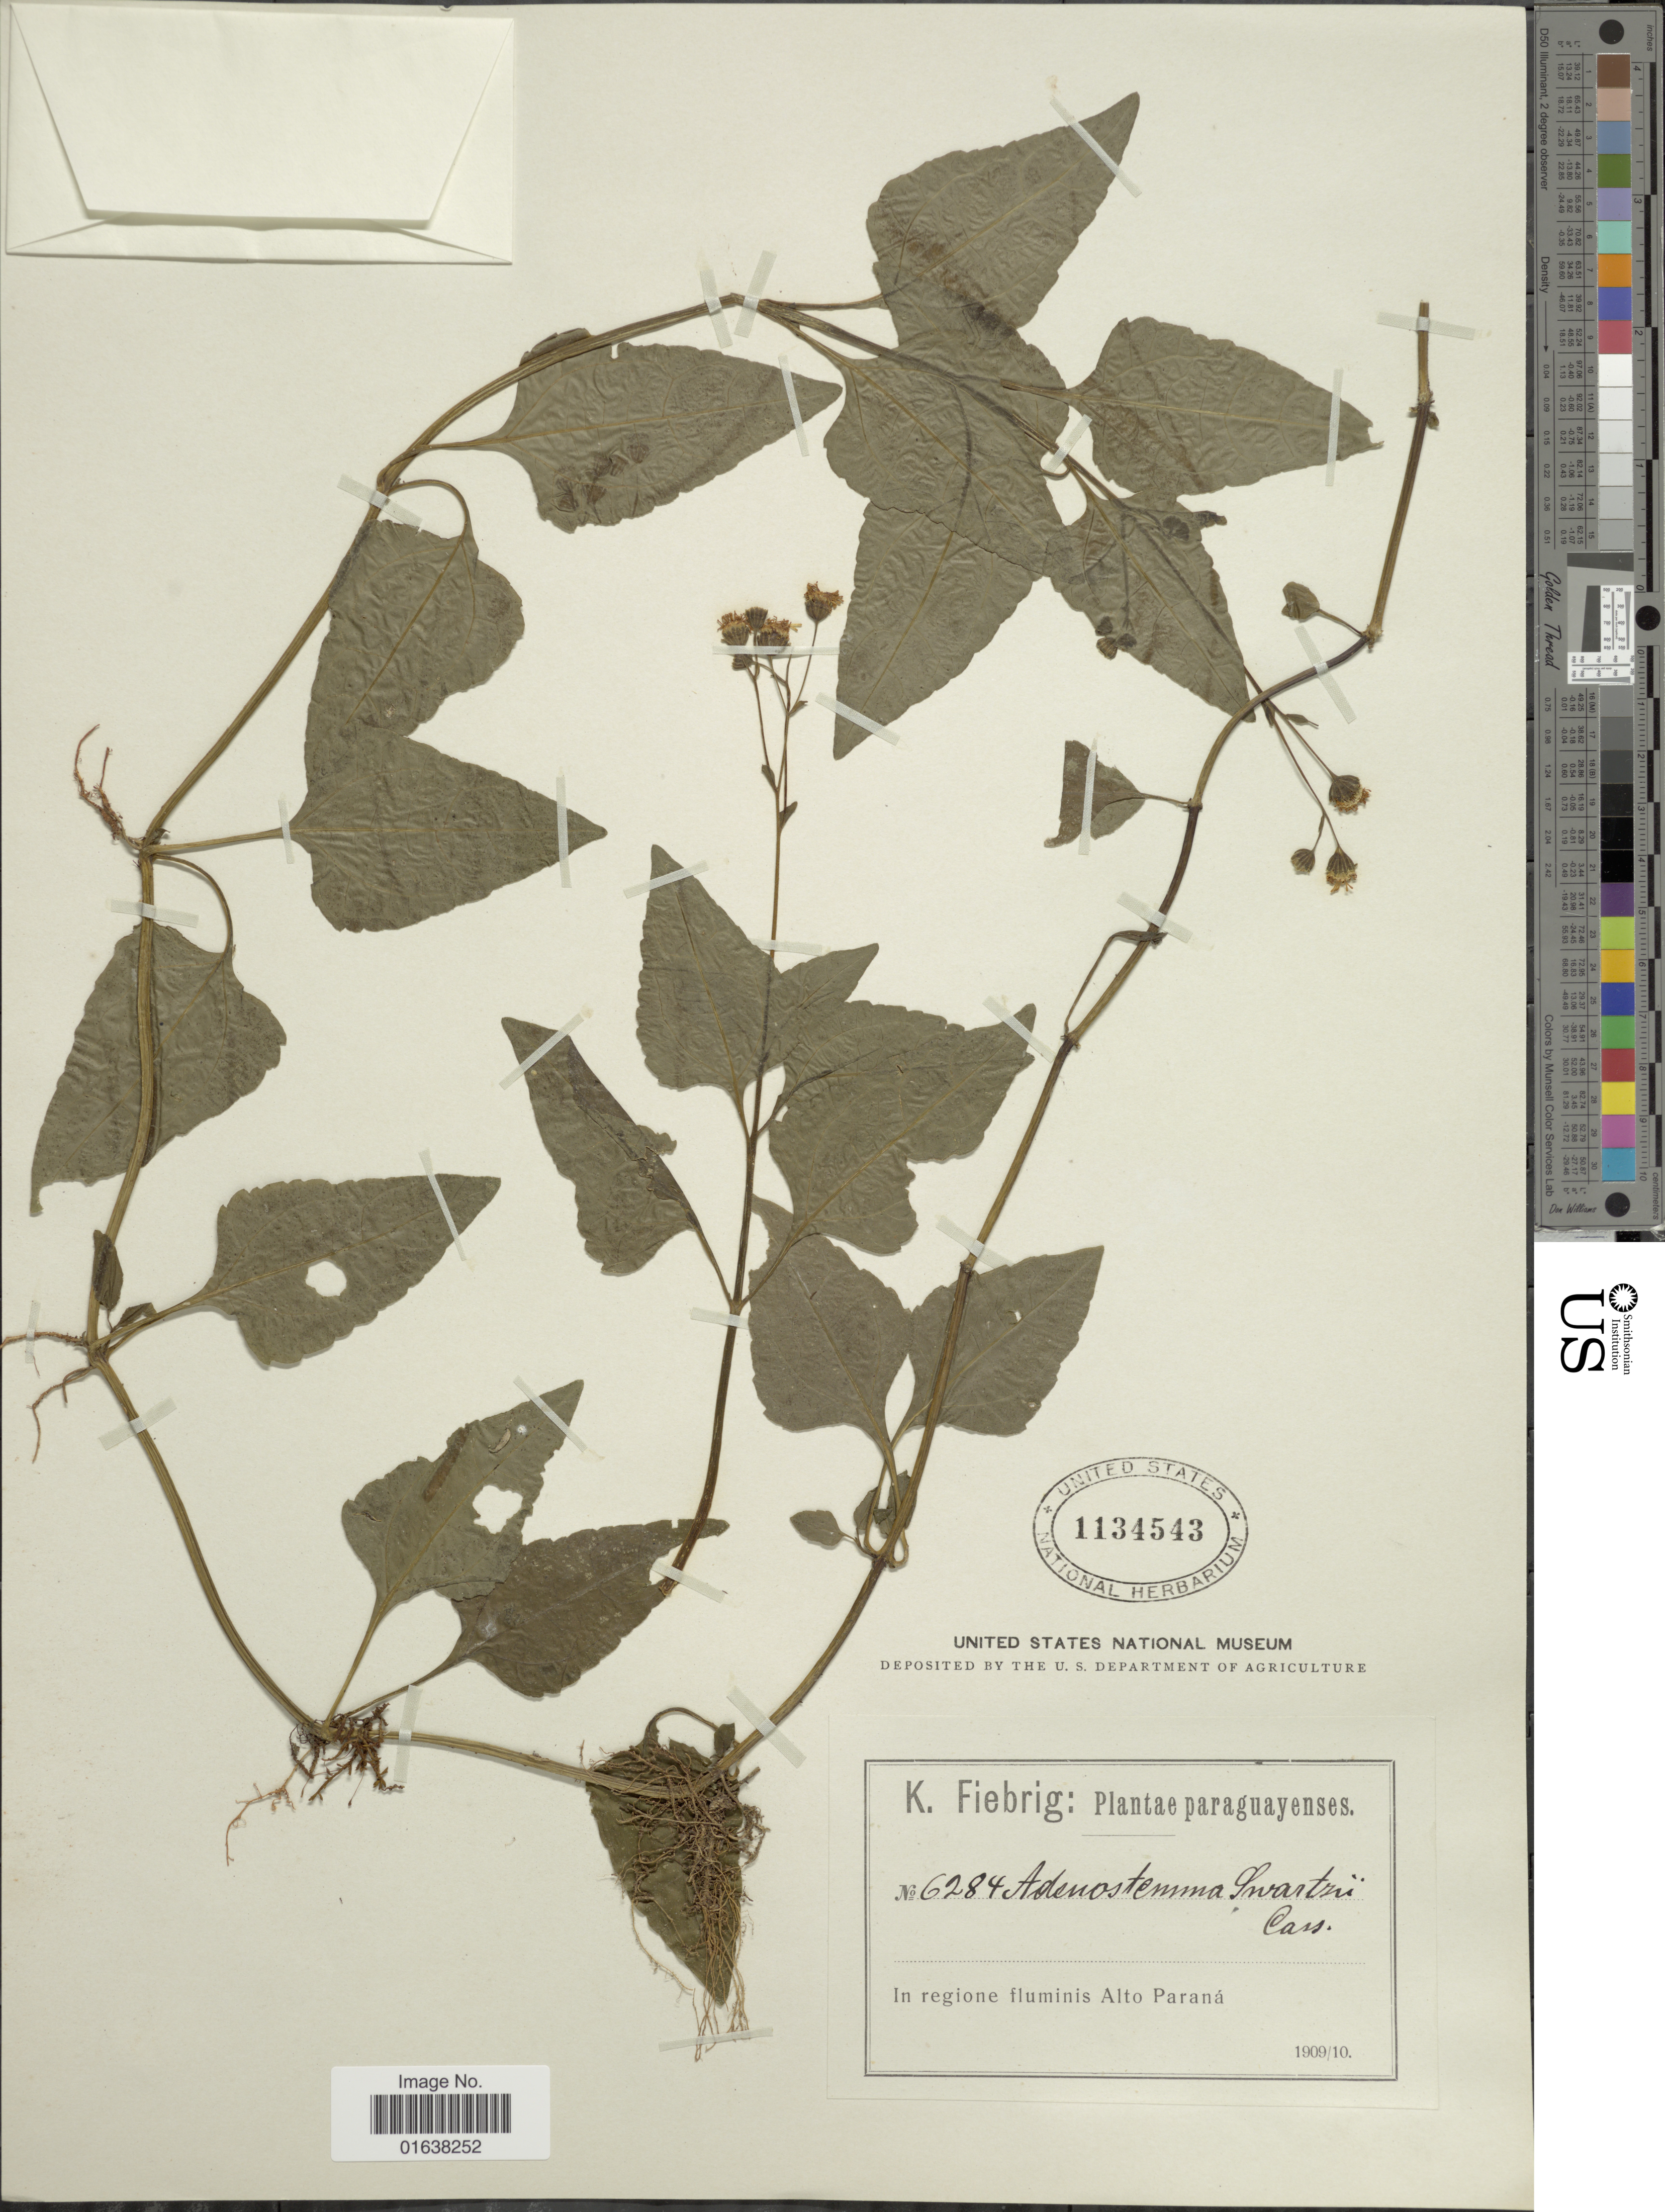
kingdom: Plantae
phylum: Tracheophyta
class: Magnoliopsida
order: Asterales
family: Asteraceae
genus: Adenostemma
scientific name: Adenostemma verbesina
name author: (L.) Sch. Bip.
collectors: K. Fiebrig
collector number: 6284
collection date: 1909/1910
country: Paraguay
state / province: Alto Parana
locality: Paraguayenses. In regione fluminis Alto Parana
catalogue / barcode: US 11345443